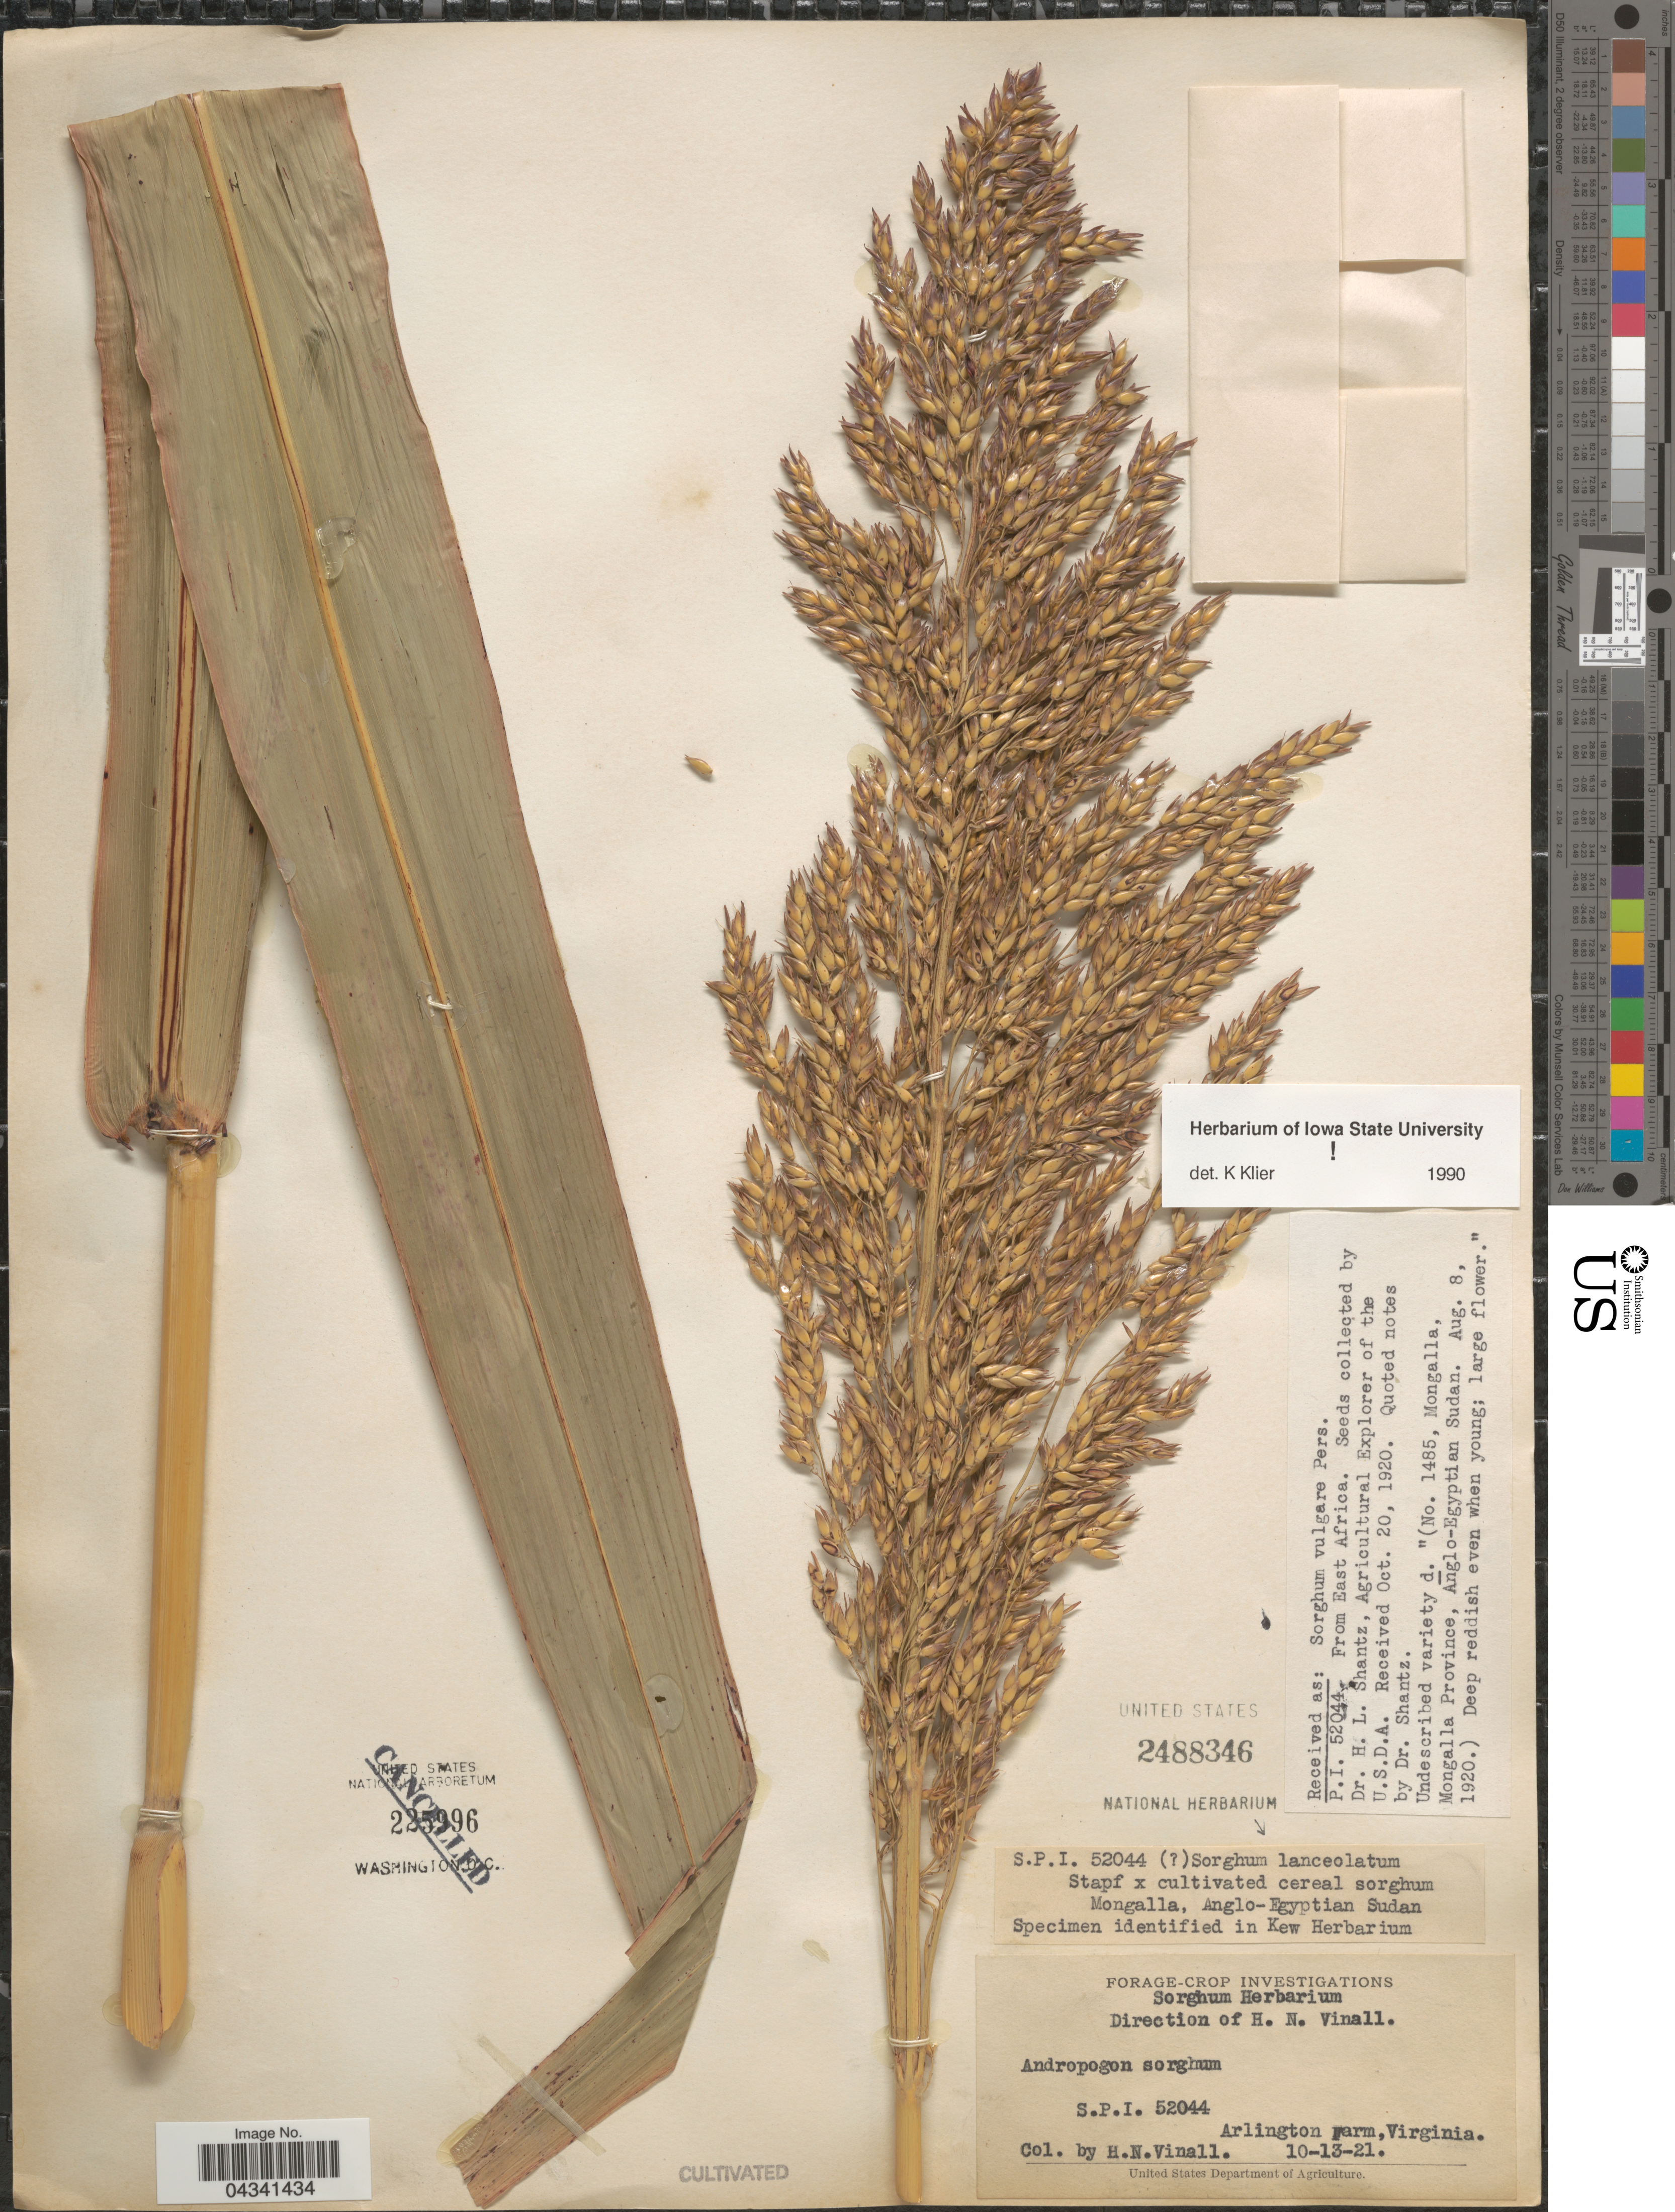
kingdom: Plantae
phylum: Tracheophyta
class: Liliopsida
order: Poales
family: Poaceae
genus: Sorghum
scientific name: Sorghum arundinaceum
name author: (Desv.) Stapf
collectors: H. Vinall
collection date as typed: Transcribed d/m/y: 13/10/21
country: United States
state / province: Virginia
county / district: Arlington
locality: Arlington Farm.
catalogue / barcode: US 2488346